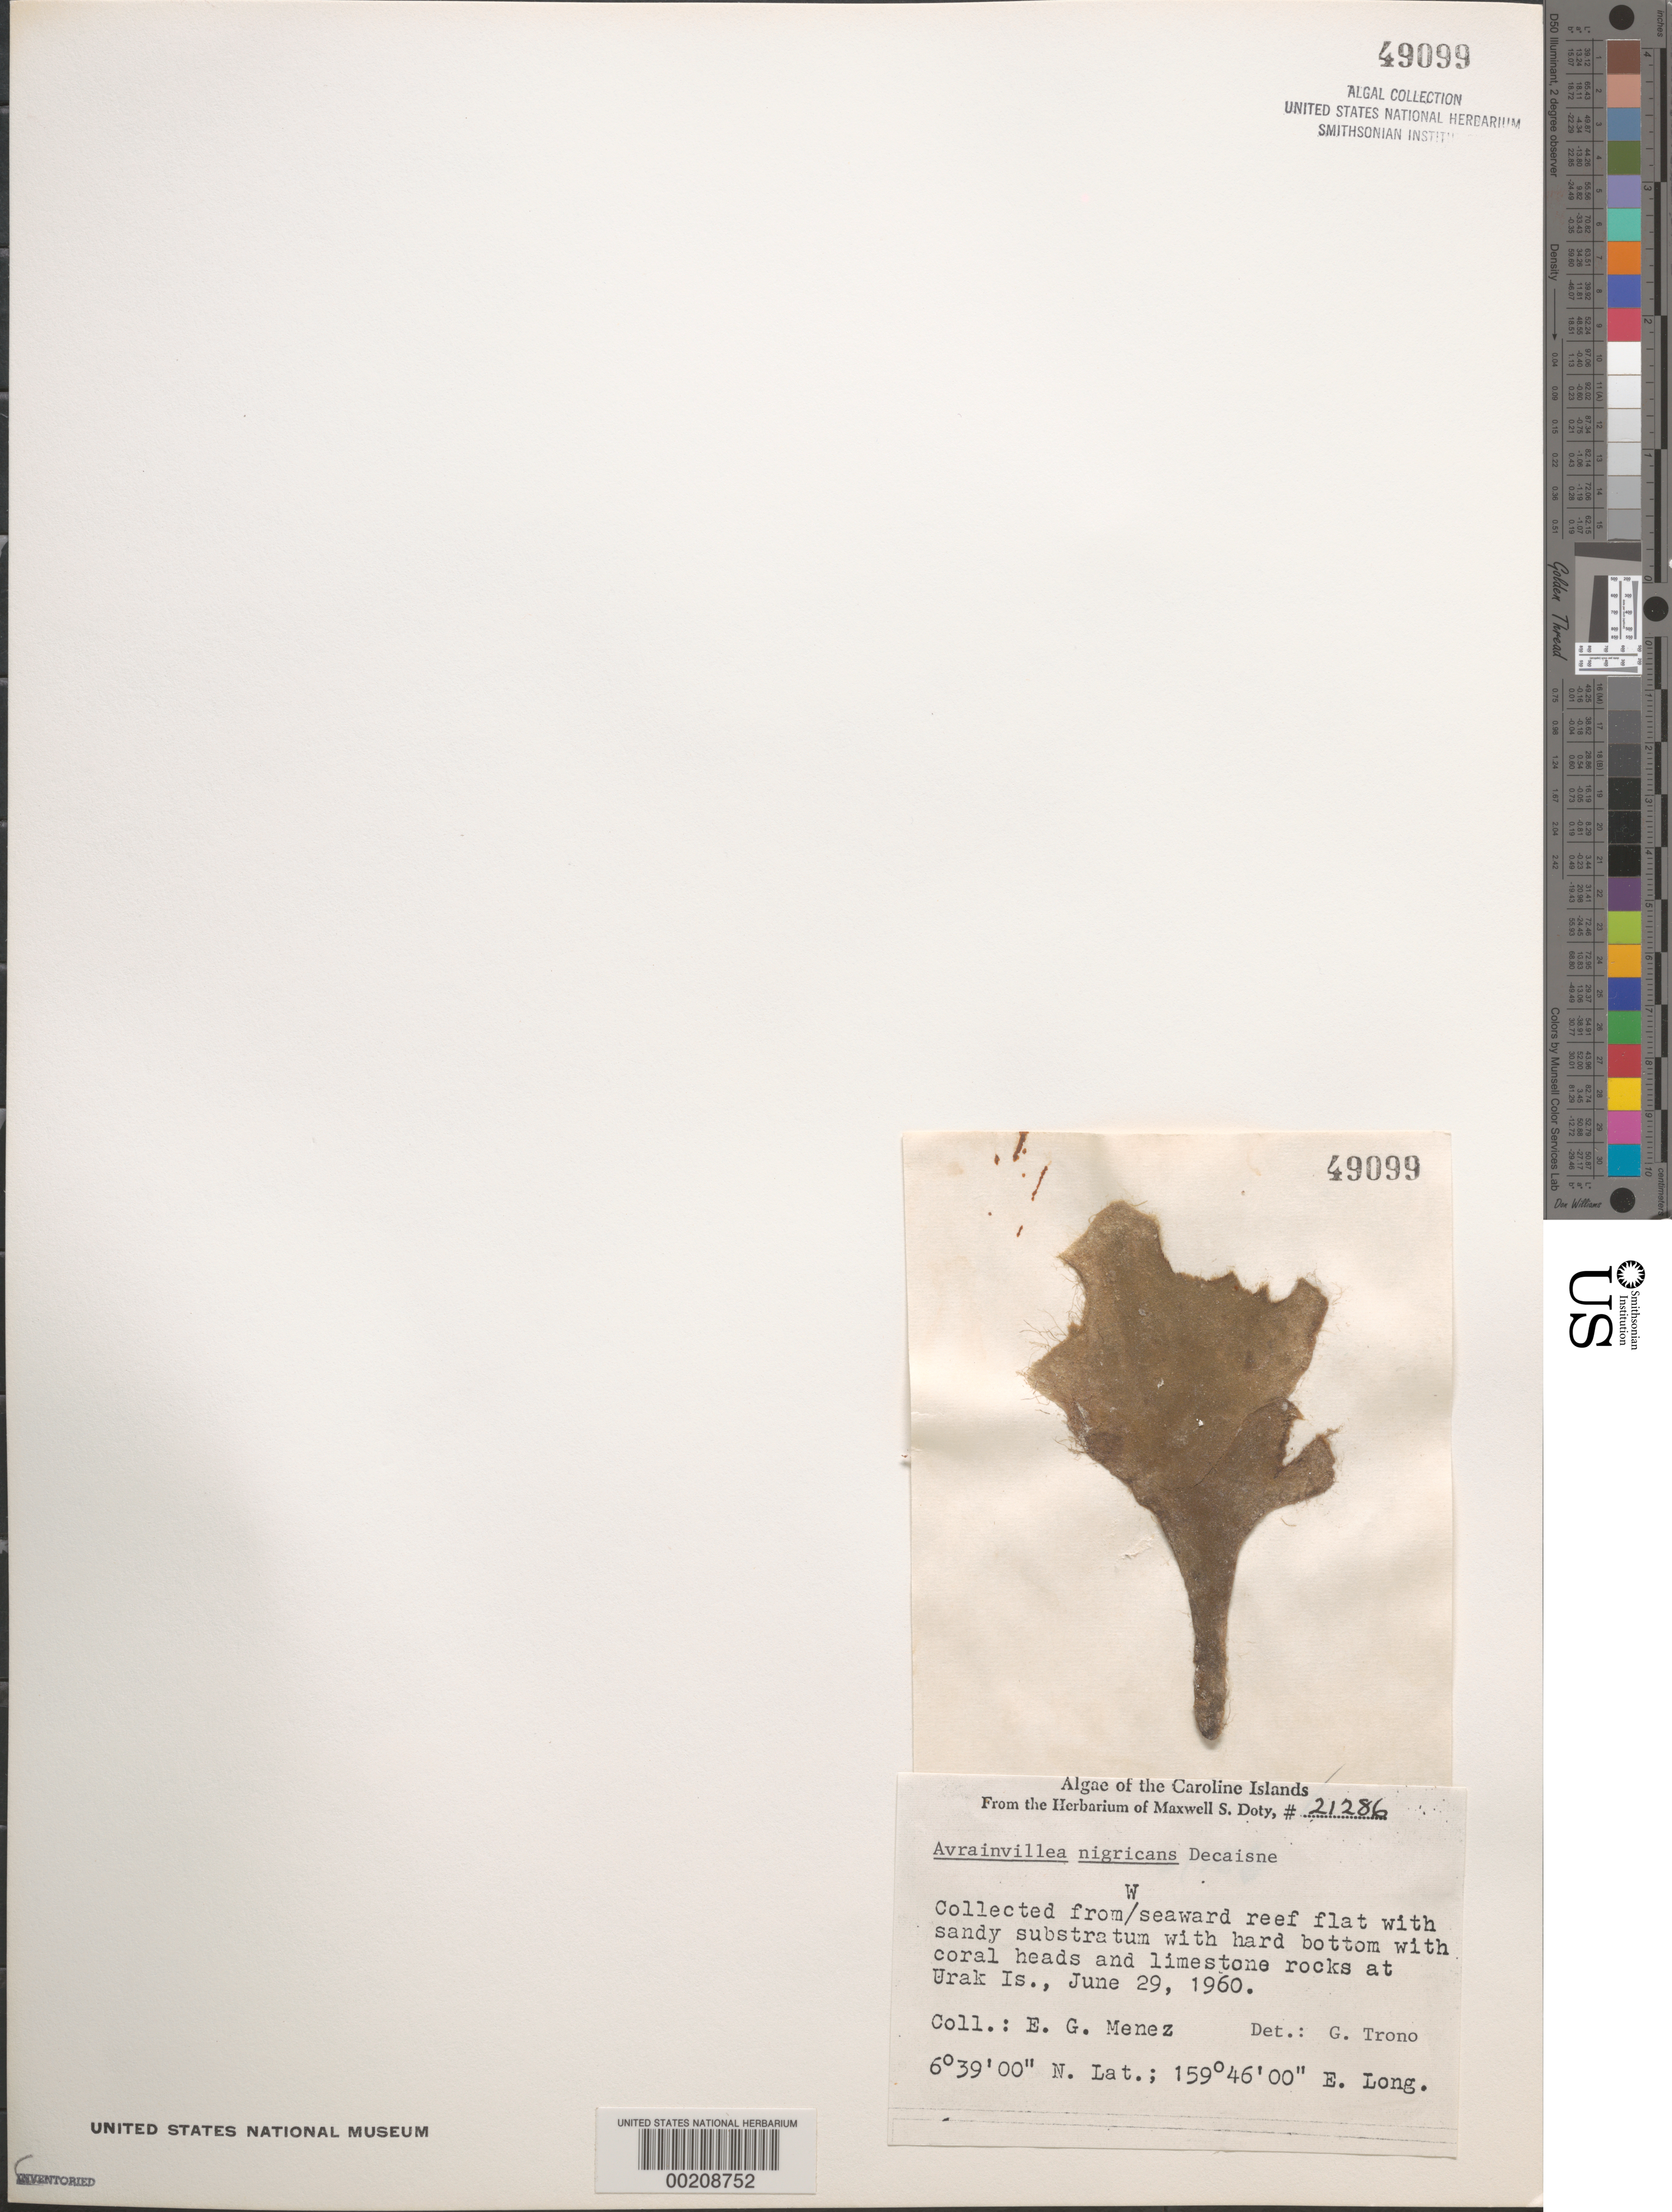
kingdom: Plantae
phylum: Chlorophyta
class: Ulvophyceae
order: Bryopsidales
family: Dichotomosiphonaceae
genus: Avrainvillea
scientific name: Avrainvillea nigricans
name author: Decne.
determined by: Trono, Gavino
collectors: Meñez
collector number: MSD 21286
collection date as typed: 29 Jun 1960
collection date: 1960-06-29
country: Micronesia, Federated States of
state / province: Pohnpei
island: Mwokil (Mokil) Atoll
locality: Urak Islet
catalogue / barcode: US 49099